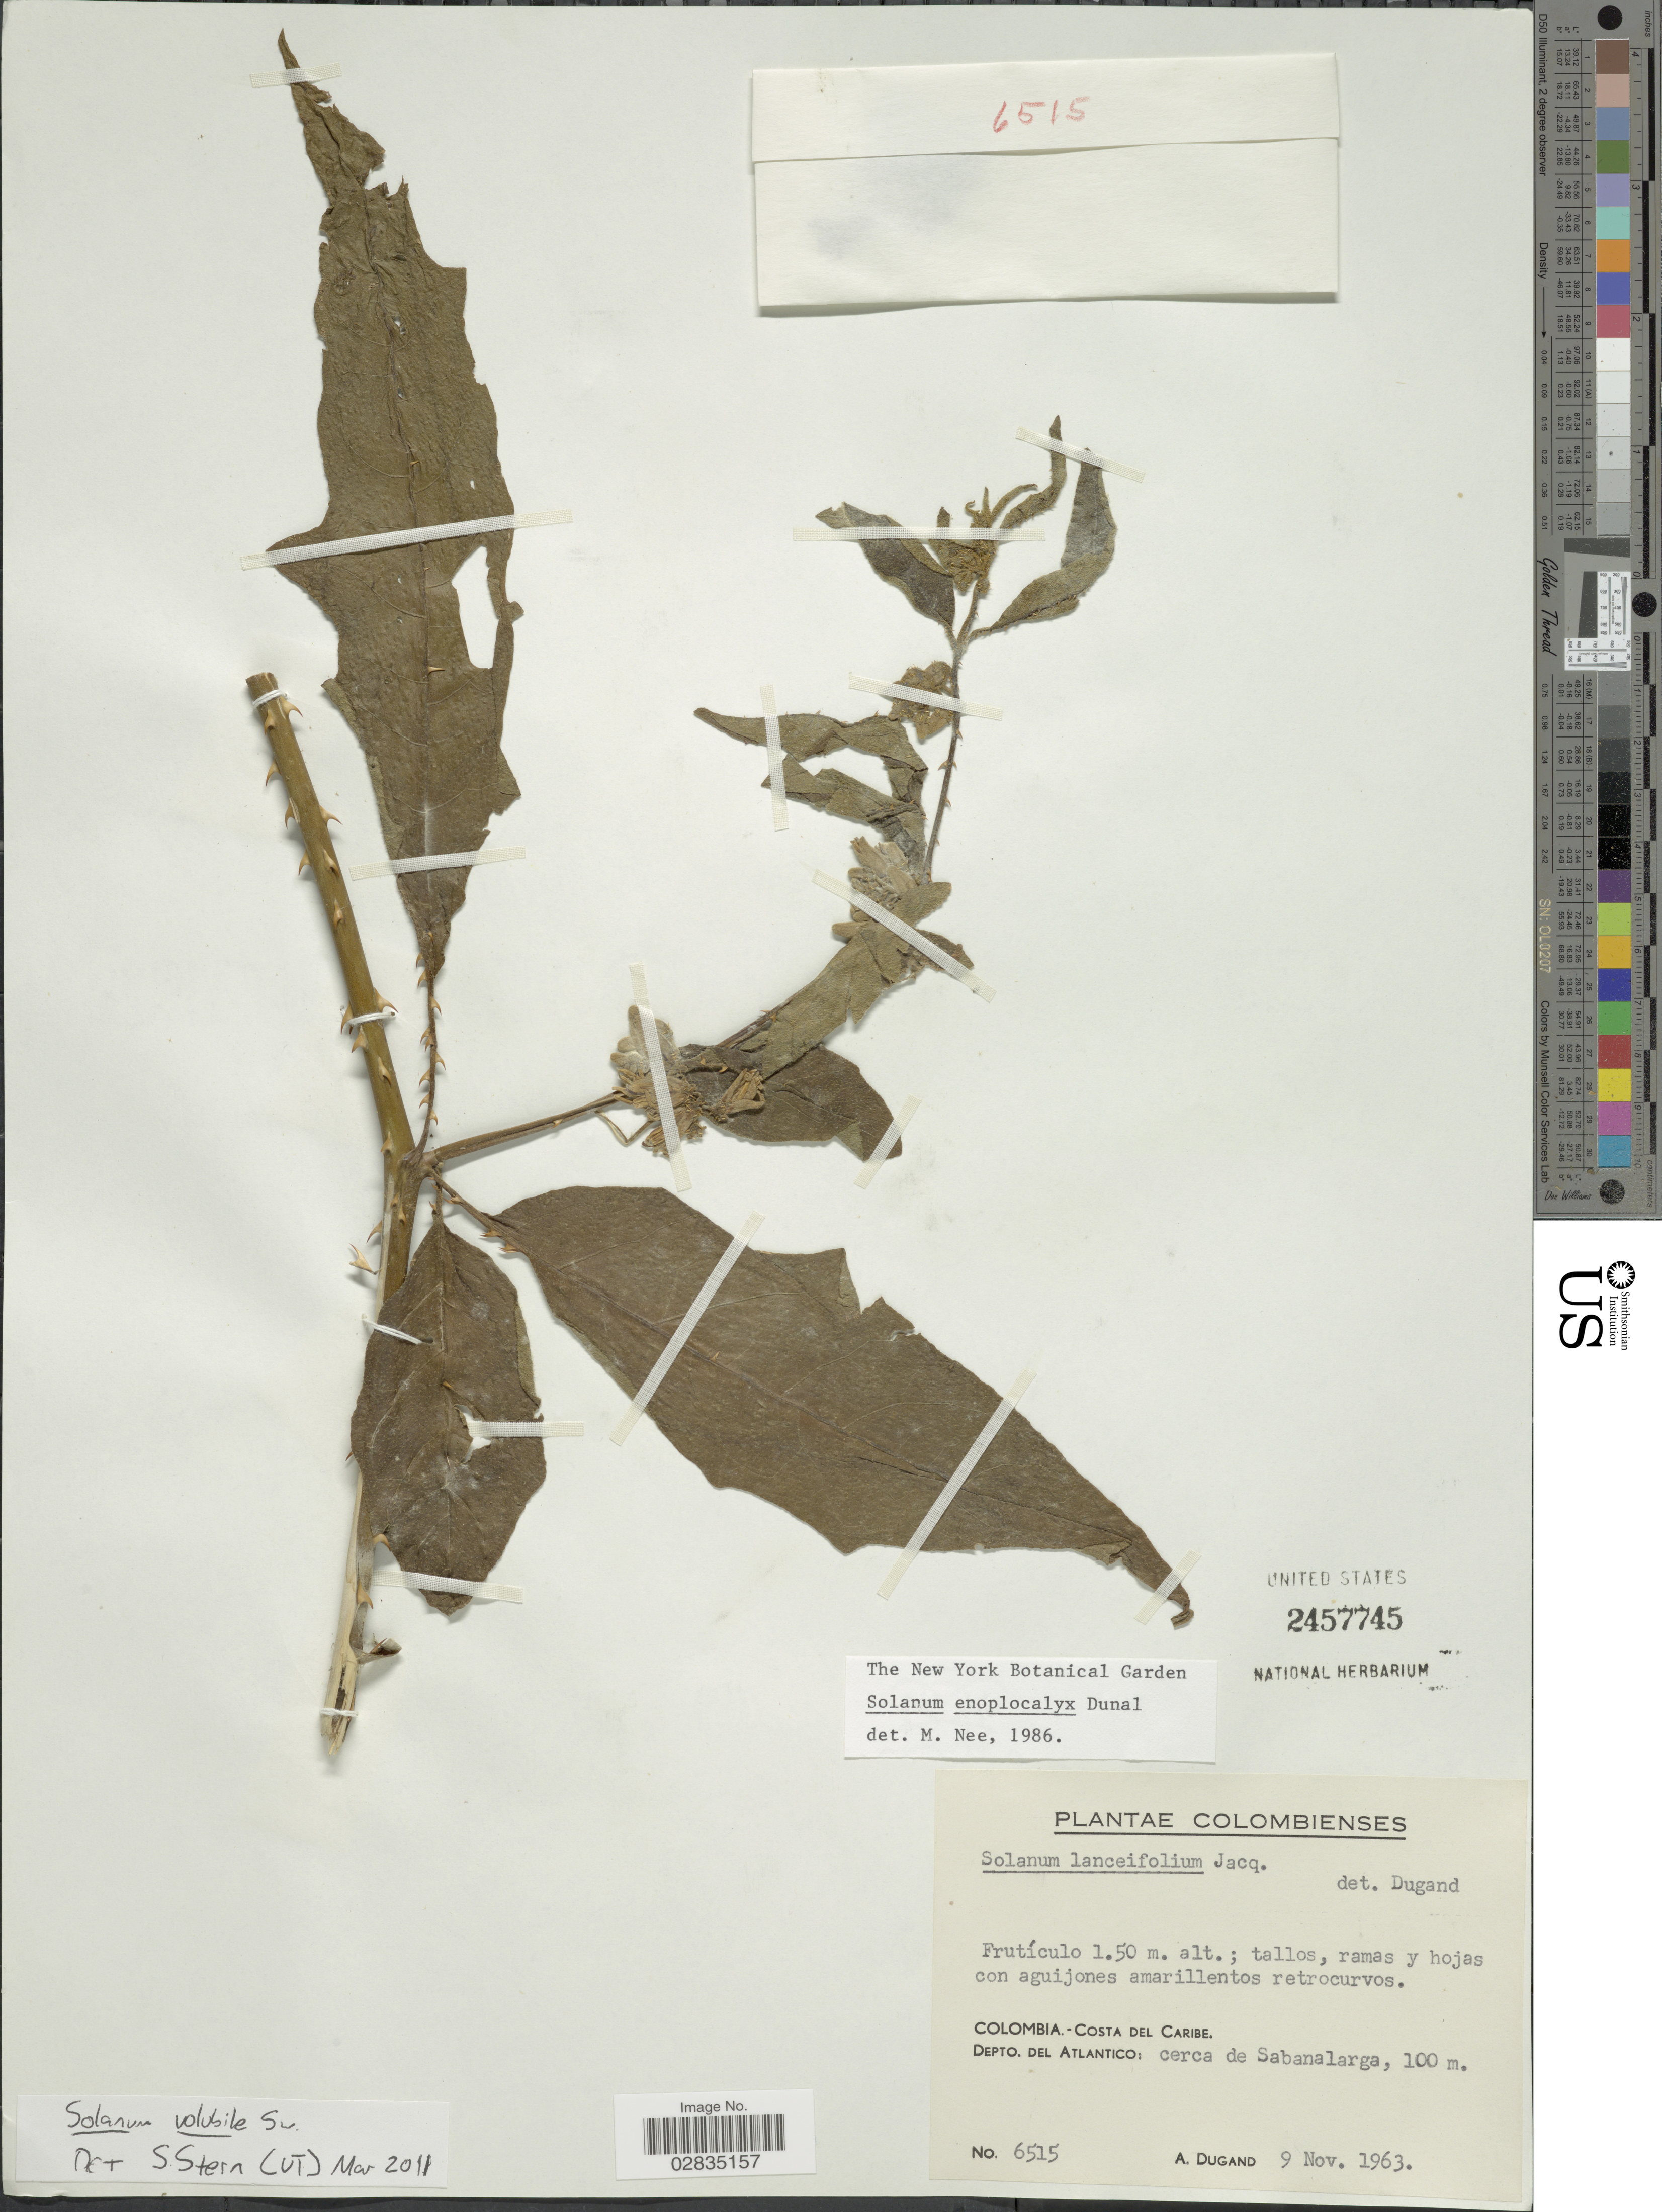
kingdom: Plantae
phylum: Tracheophyta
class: Magnoliopsida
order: Solanales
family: Solanaceae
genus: Solanum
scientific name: Solanum volubile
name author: Sw.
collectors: A. Dugand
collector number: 6515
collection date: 1963-11-09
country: Colombia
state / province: Atlántico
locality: Costa del Caribe, Depto. del Atlantico: cerca de Sabanalarga.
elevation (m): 100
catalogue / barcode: US 2457745